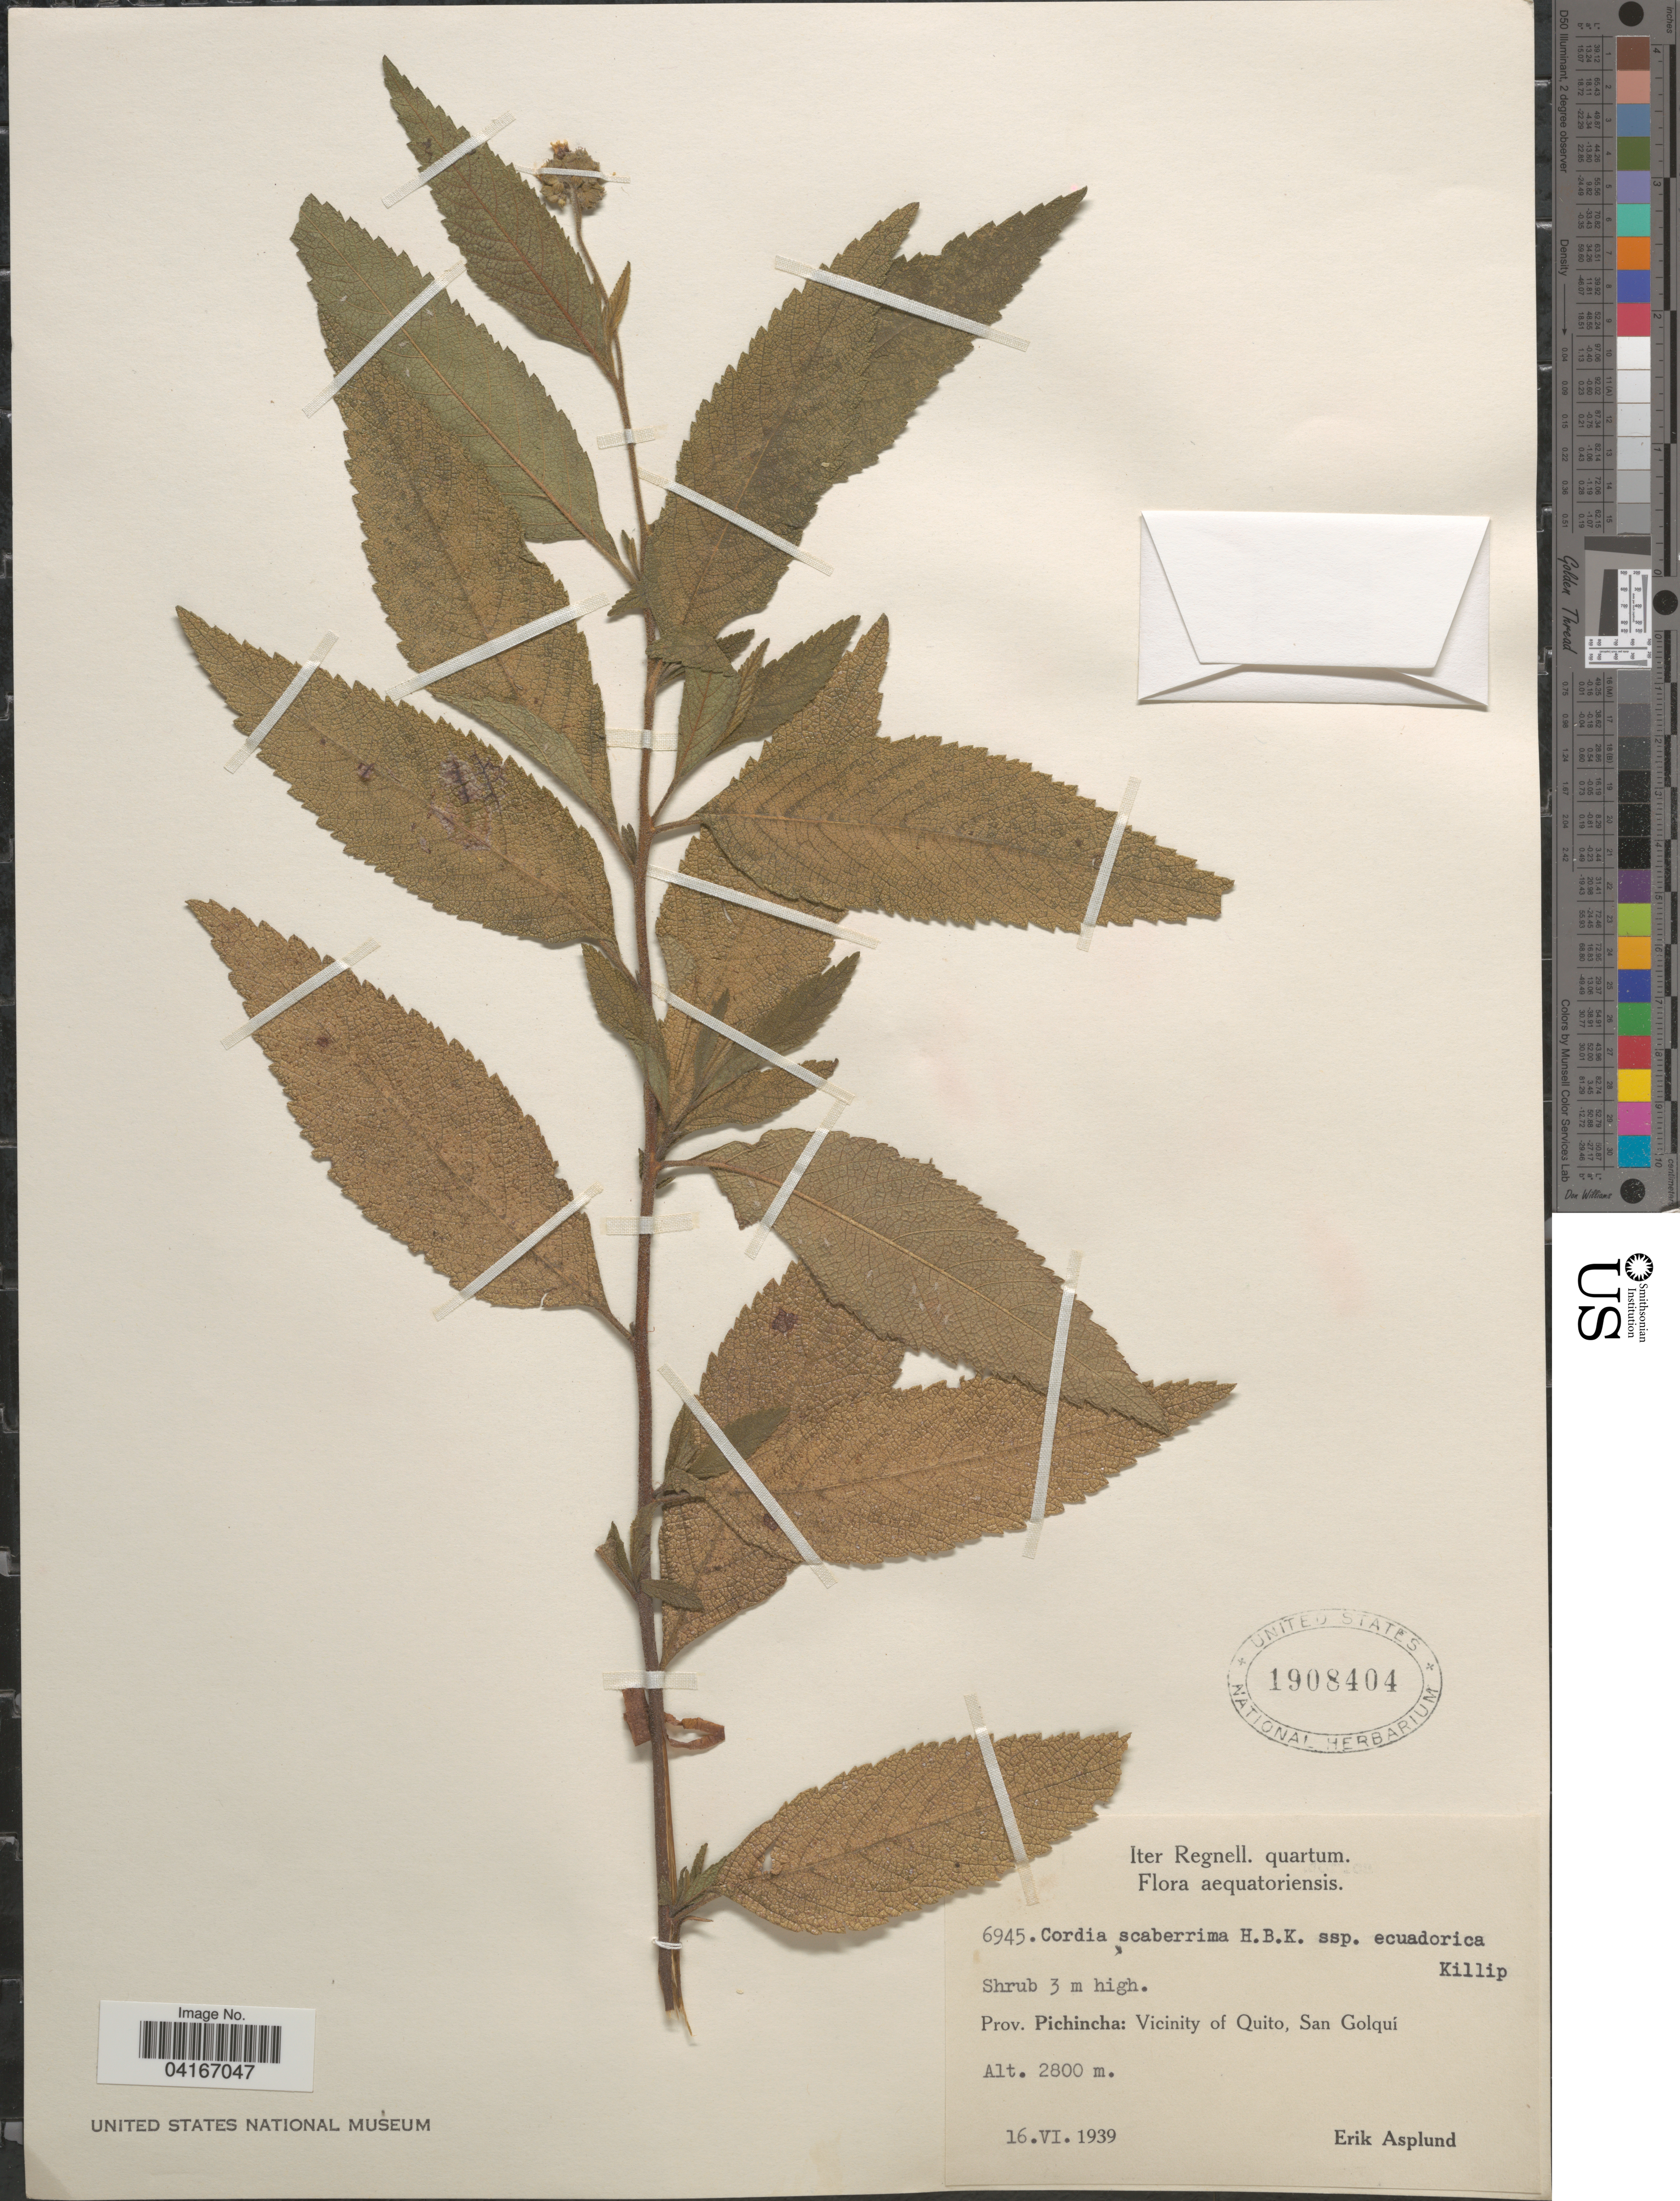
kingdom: Plantae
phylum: Tracheophyta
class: Magnoliopsida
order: Boraginales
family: Cordiaceae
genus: Cordia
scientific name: Cordia scaberrima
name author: Kunth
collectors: E. Asplund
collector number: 6945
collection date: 1939-06-16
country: Ecuador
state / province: Pichincha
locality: Iter Regnell. quartum. Aequatoriensis. Vicinity of Quito, San Golquí.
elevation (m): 2800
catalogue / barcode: US 1908404